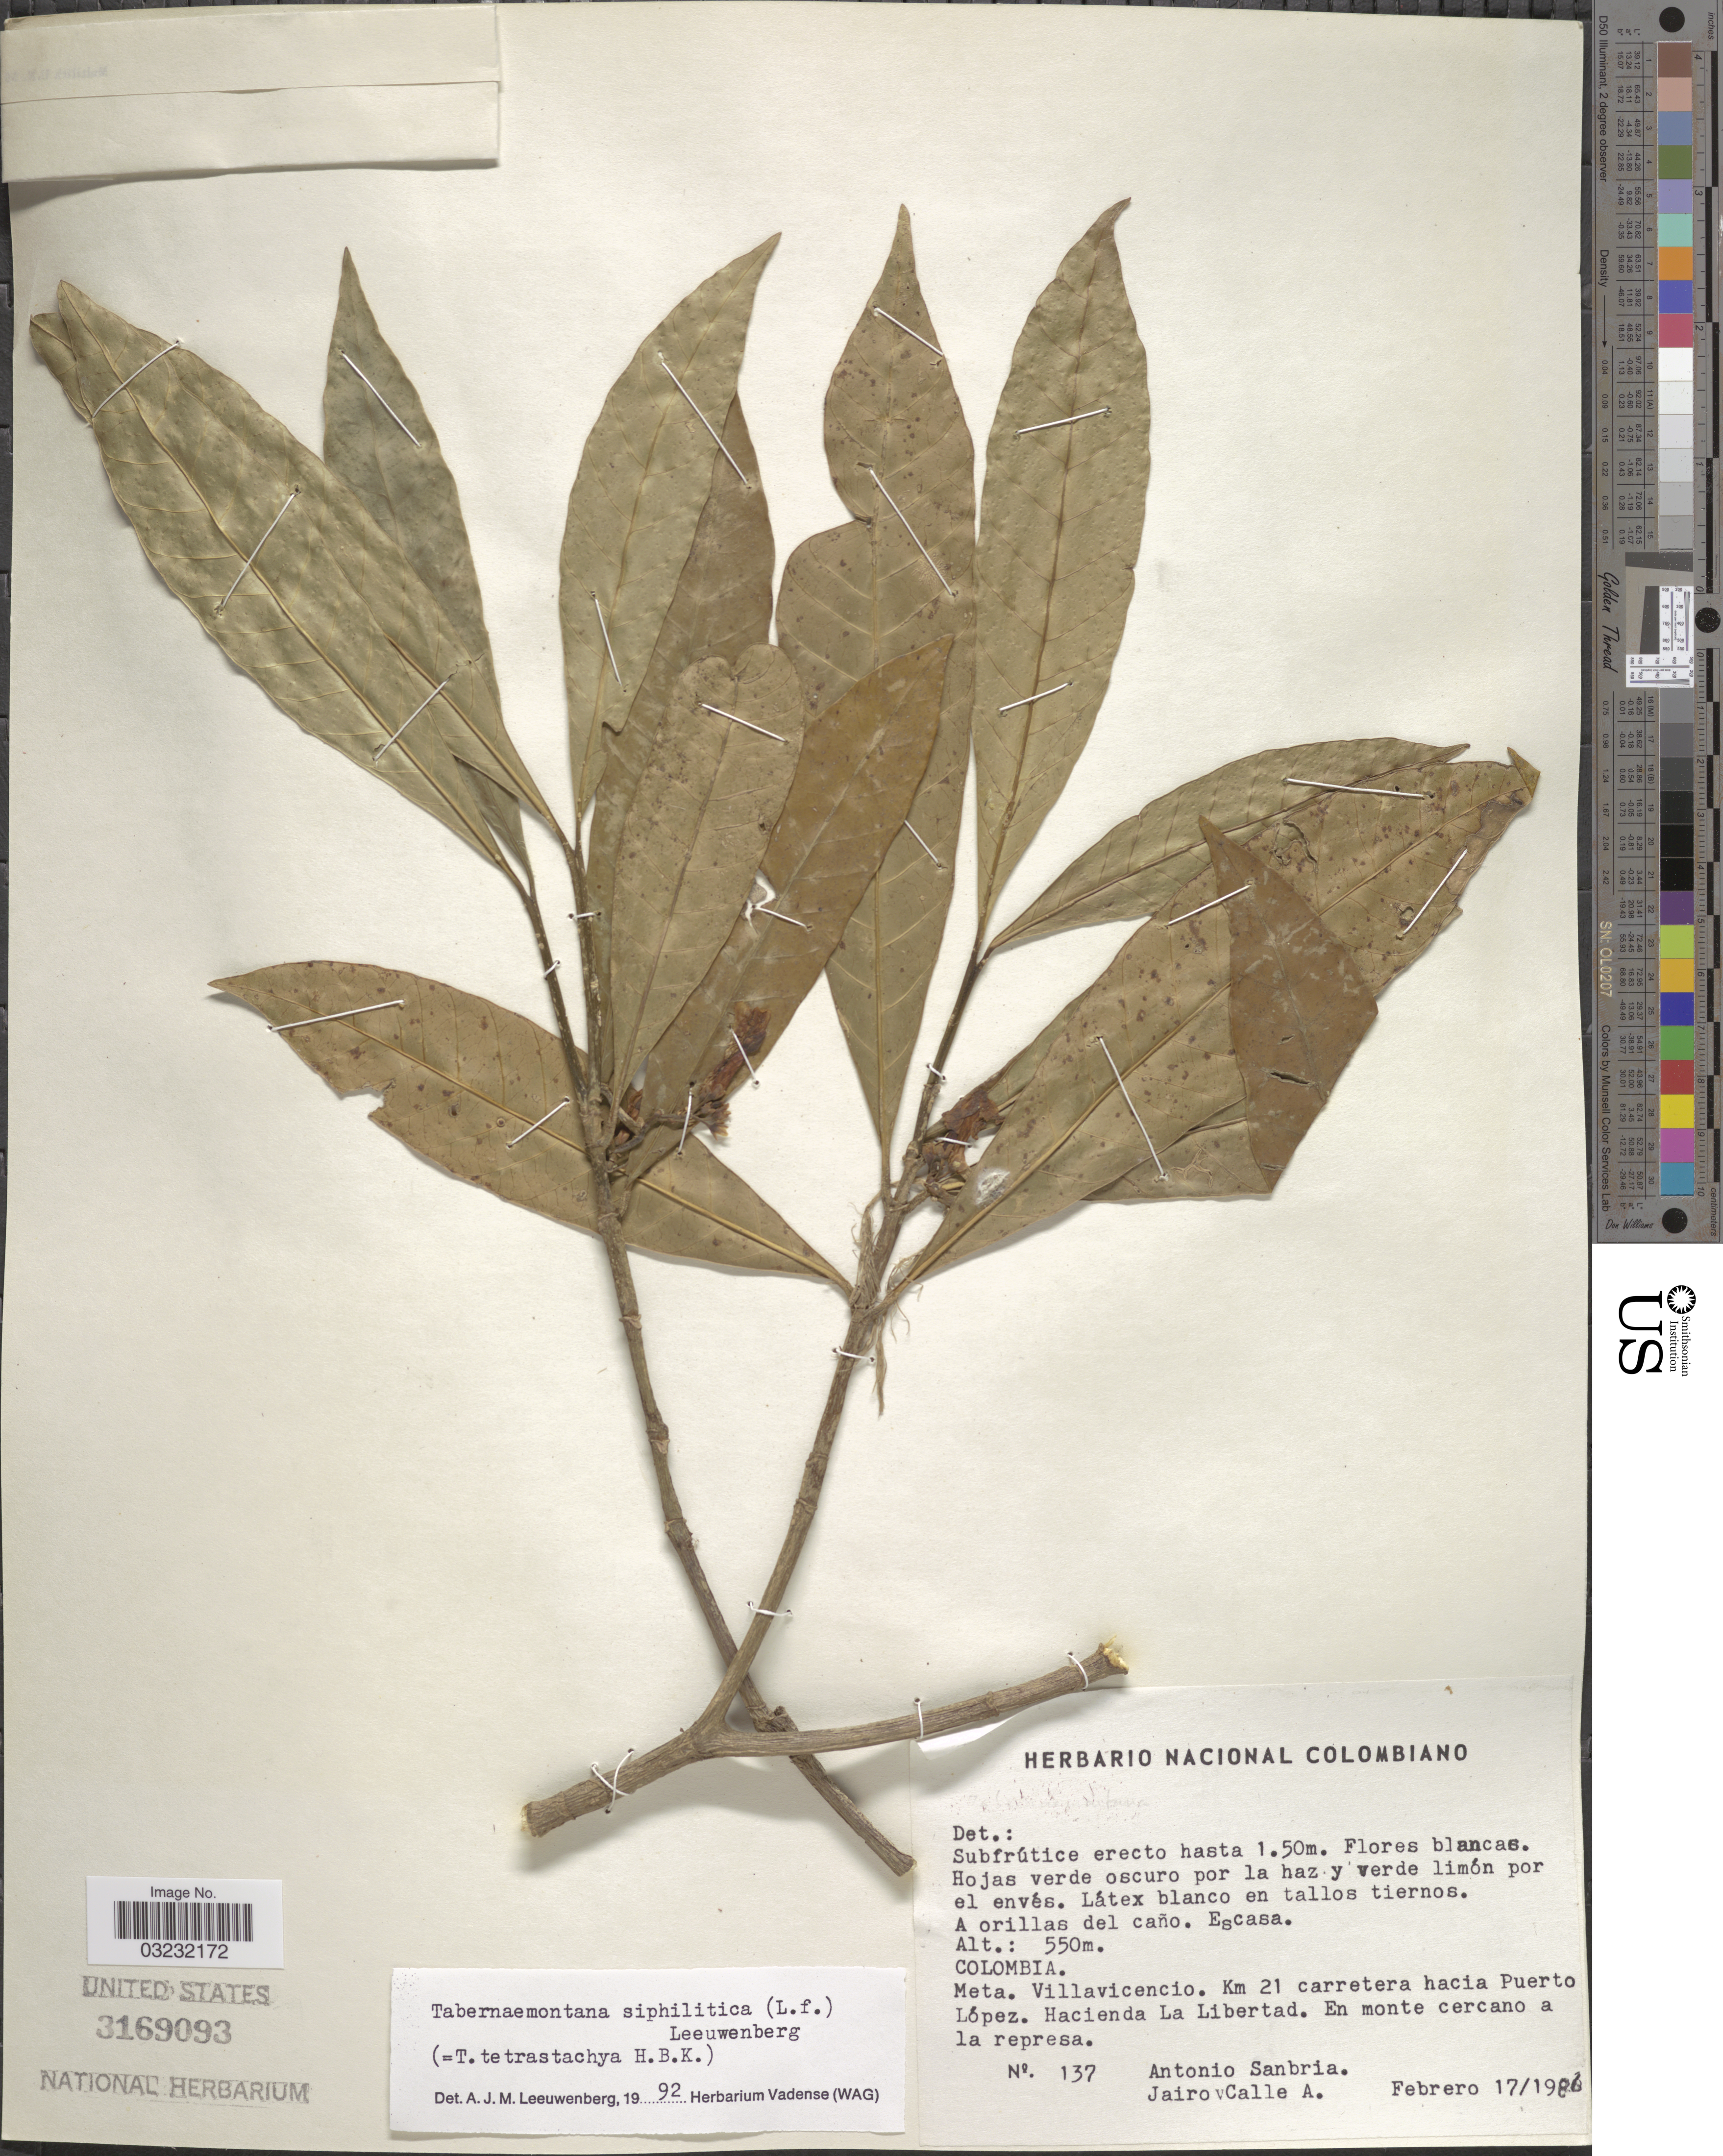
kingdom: Plantae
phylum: Tracheophyta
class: Magnoliopsida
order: Gentianales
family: Apocynaceae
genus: Tabernaemontana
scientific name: Tabernaemontana siphilitica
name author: (L. f.) Leeuwenb.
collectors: A. Sanbria & J. Calle A.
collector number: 137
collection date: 1986-02-17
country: Colombia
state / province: Meta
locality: Villavicencio. Km 21 carretera hacia Puerto López. Hacienda La Libertad.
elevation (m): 550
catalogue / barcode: US 3169093